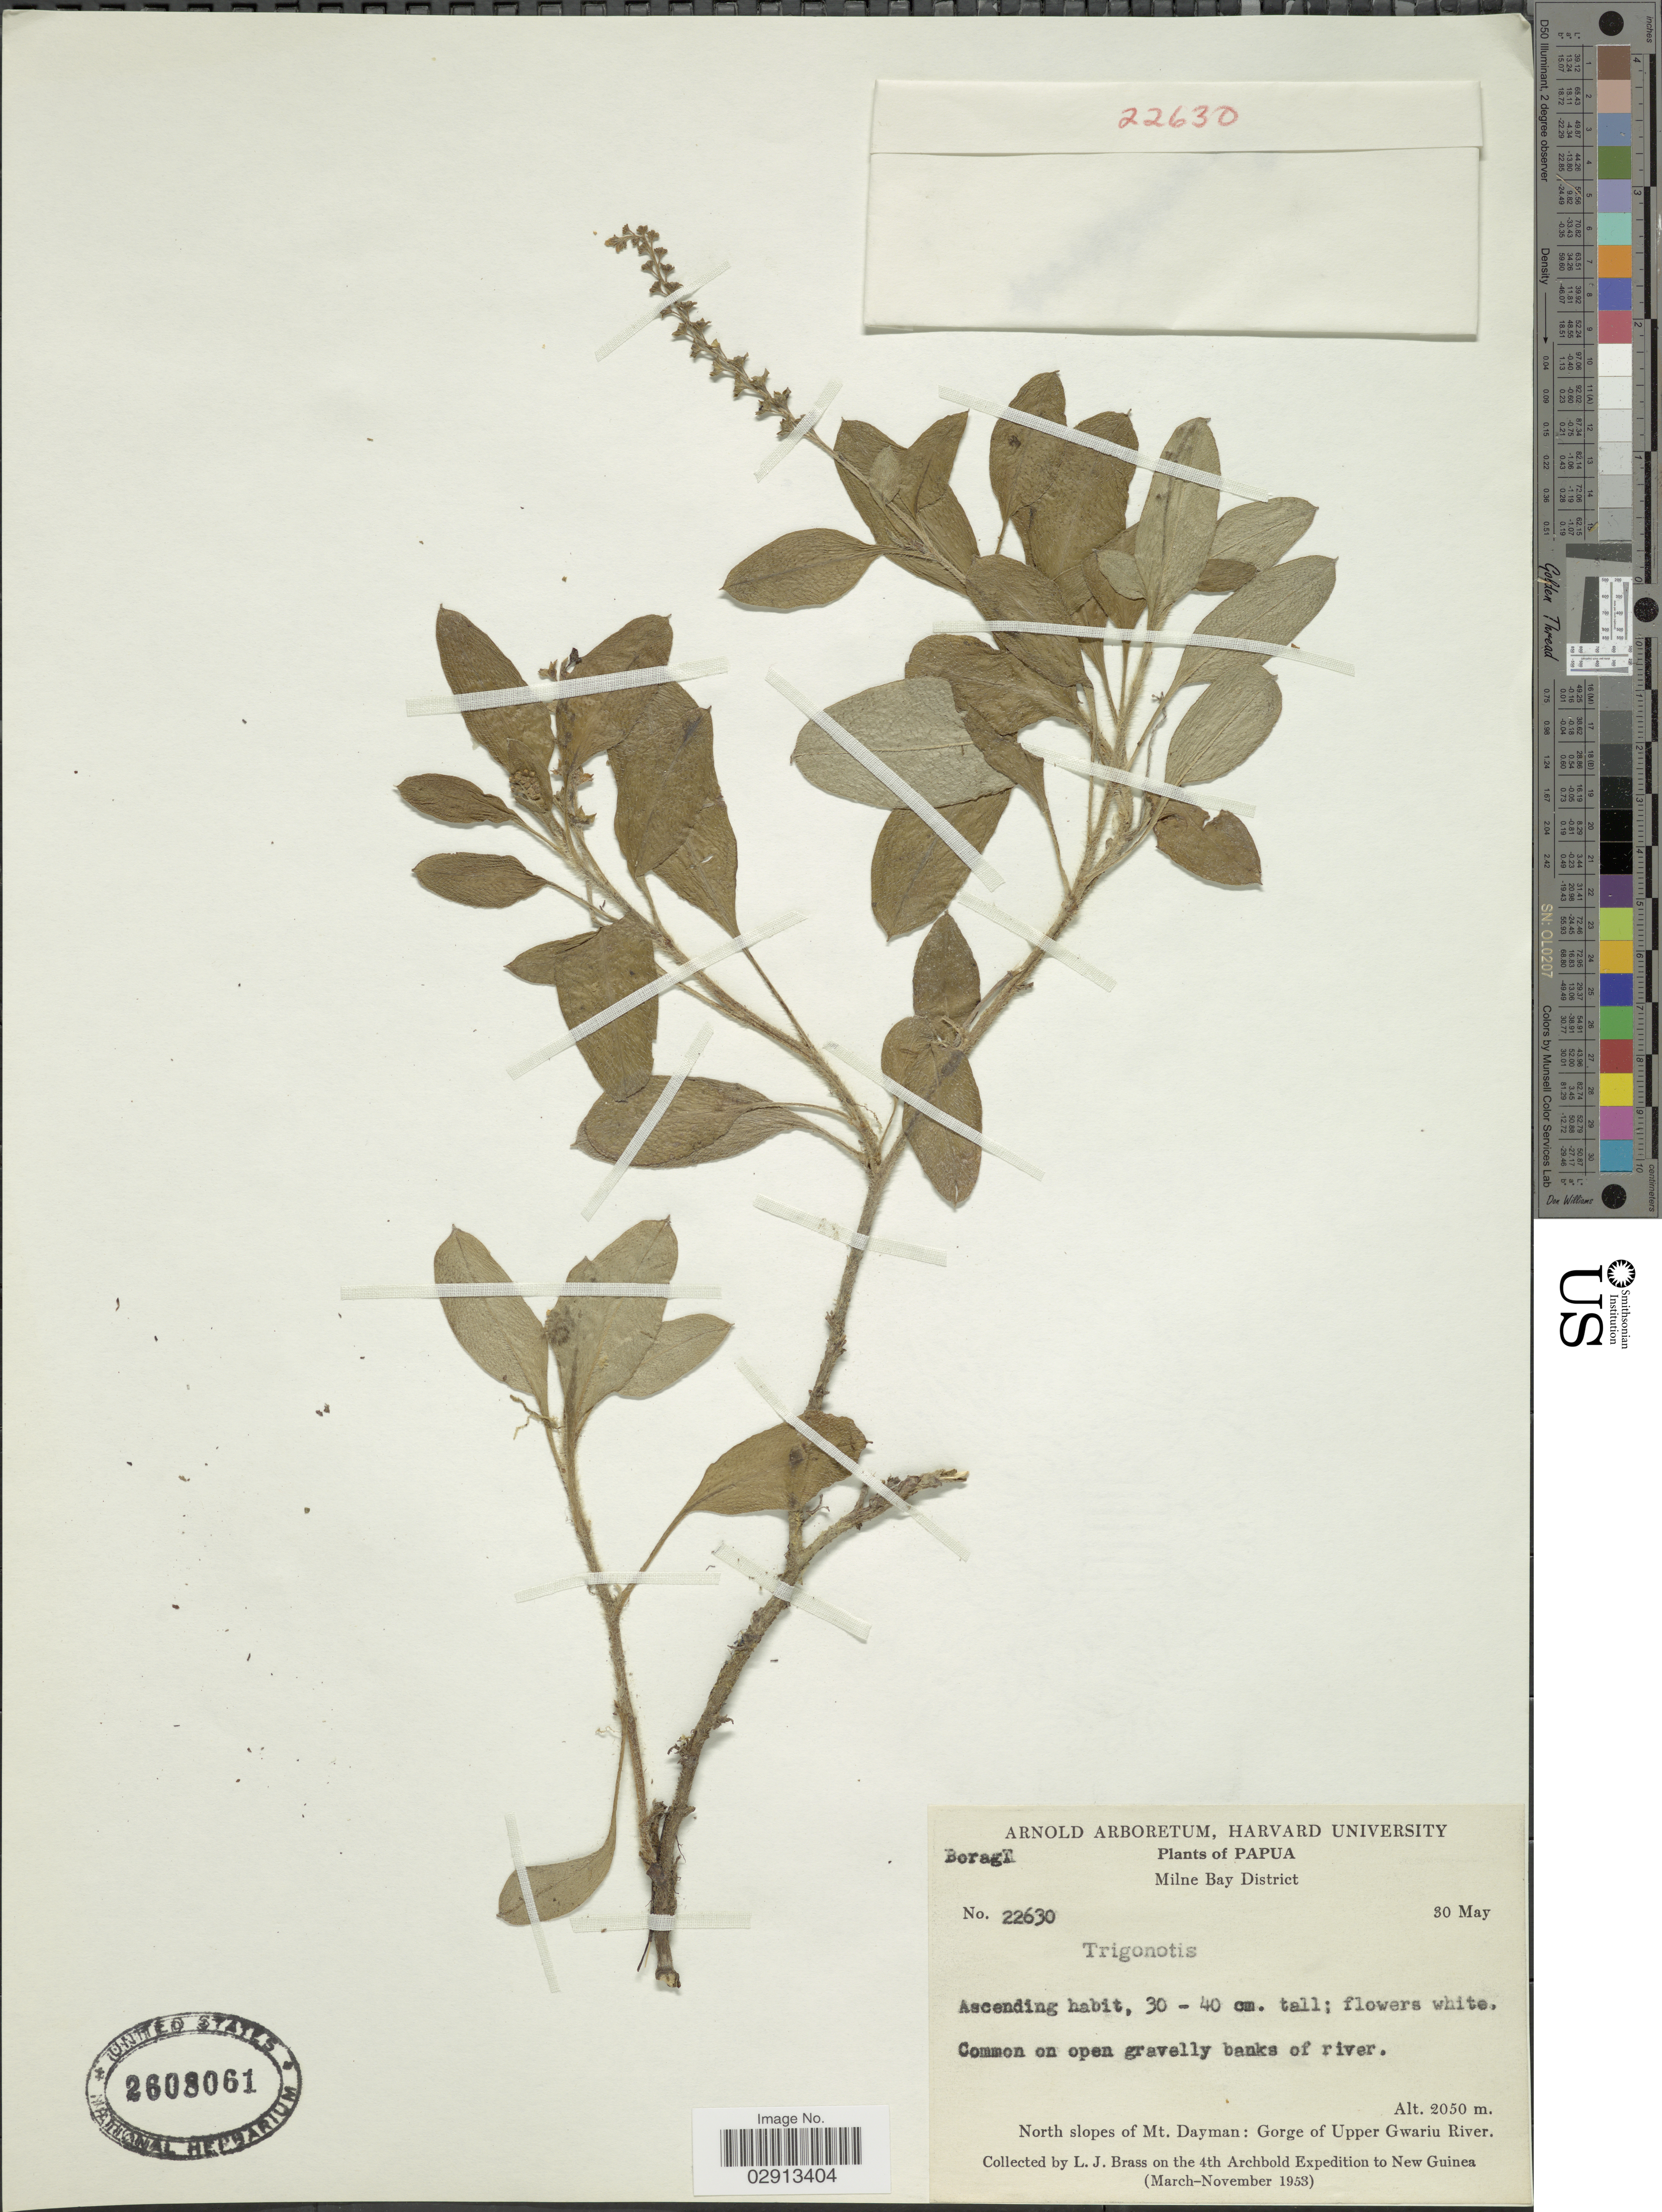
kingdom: Plantae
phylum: Tracheophyta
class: Magnoliopsida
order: Boraginales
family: Boraginaceae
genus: Trigonotis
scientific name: Trigonotis sp.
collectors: L. J. Brass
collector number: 22630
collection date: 1953-05-30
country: Papua New Guinea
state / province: Milne Bay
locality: Papua. Milne Bay District. North slopes of Mt. Dayman: Gorge of Upper Gwariu River. New Guinea.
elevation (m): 2050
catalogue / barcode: US 2608061